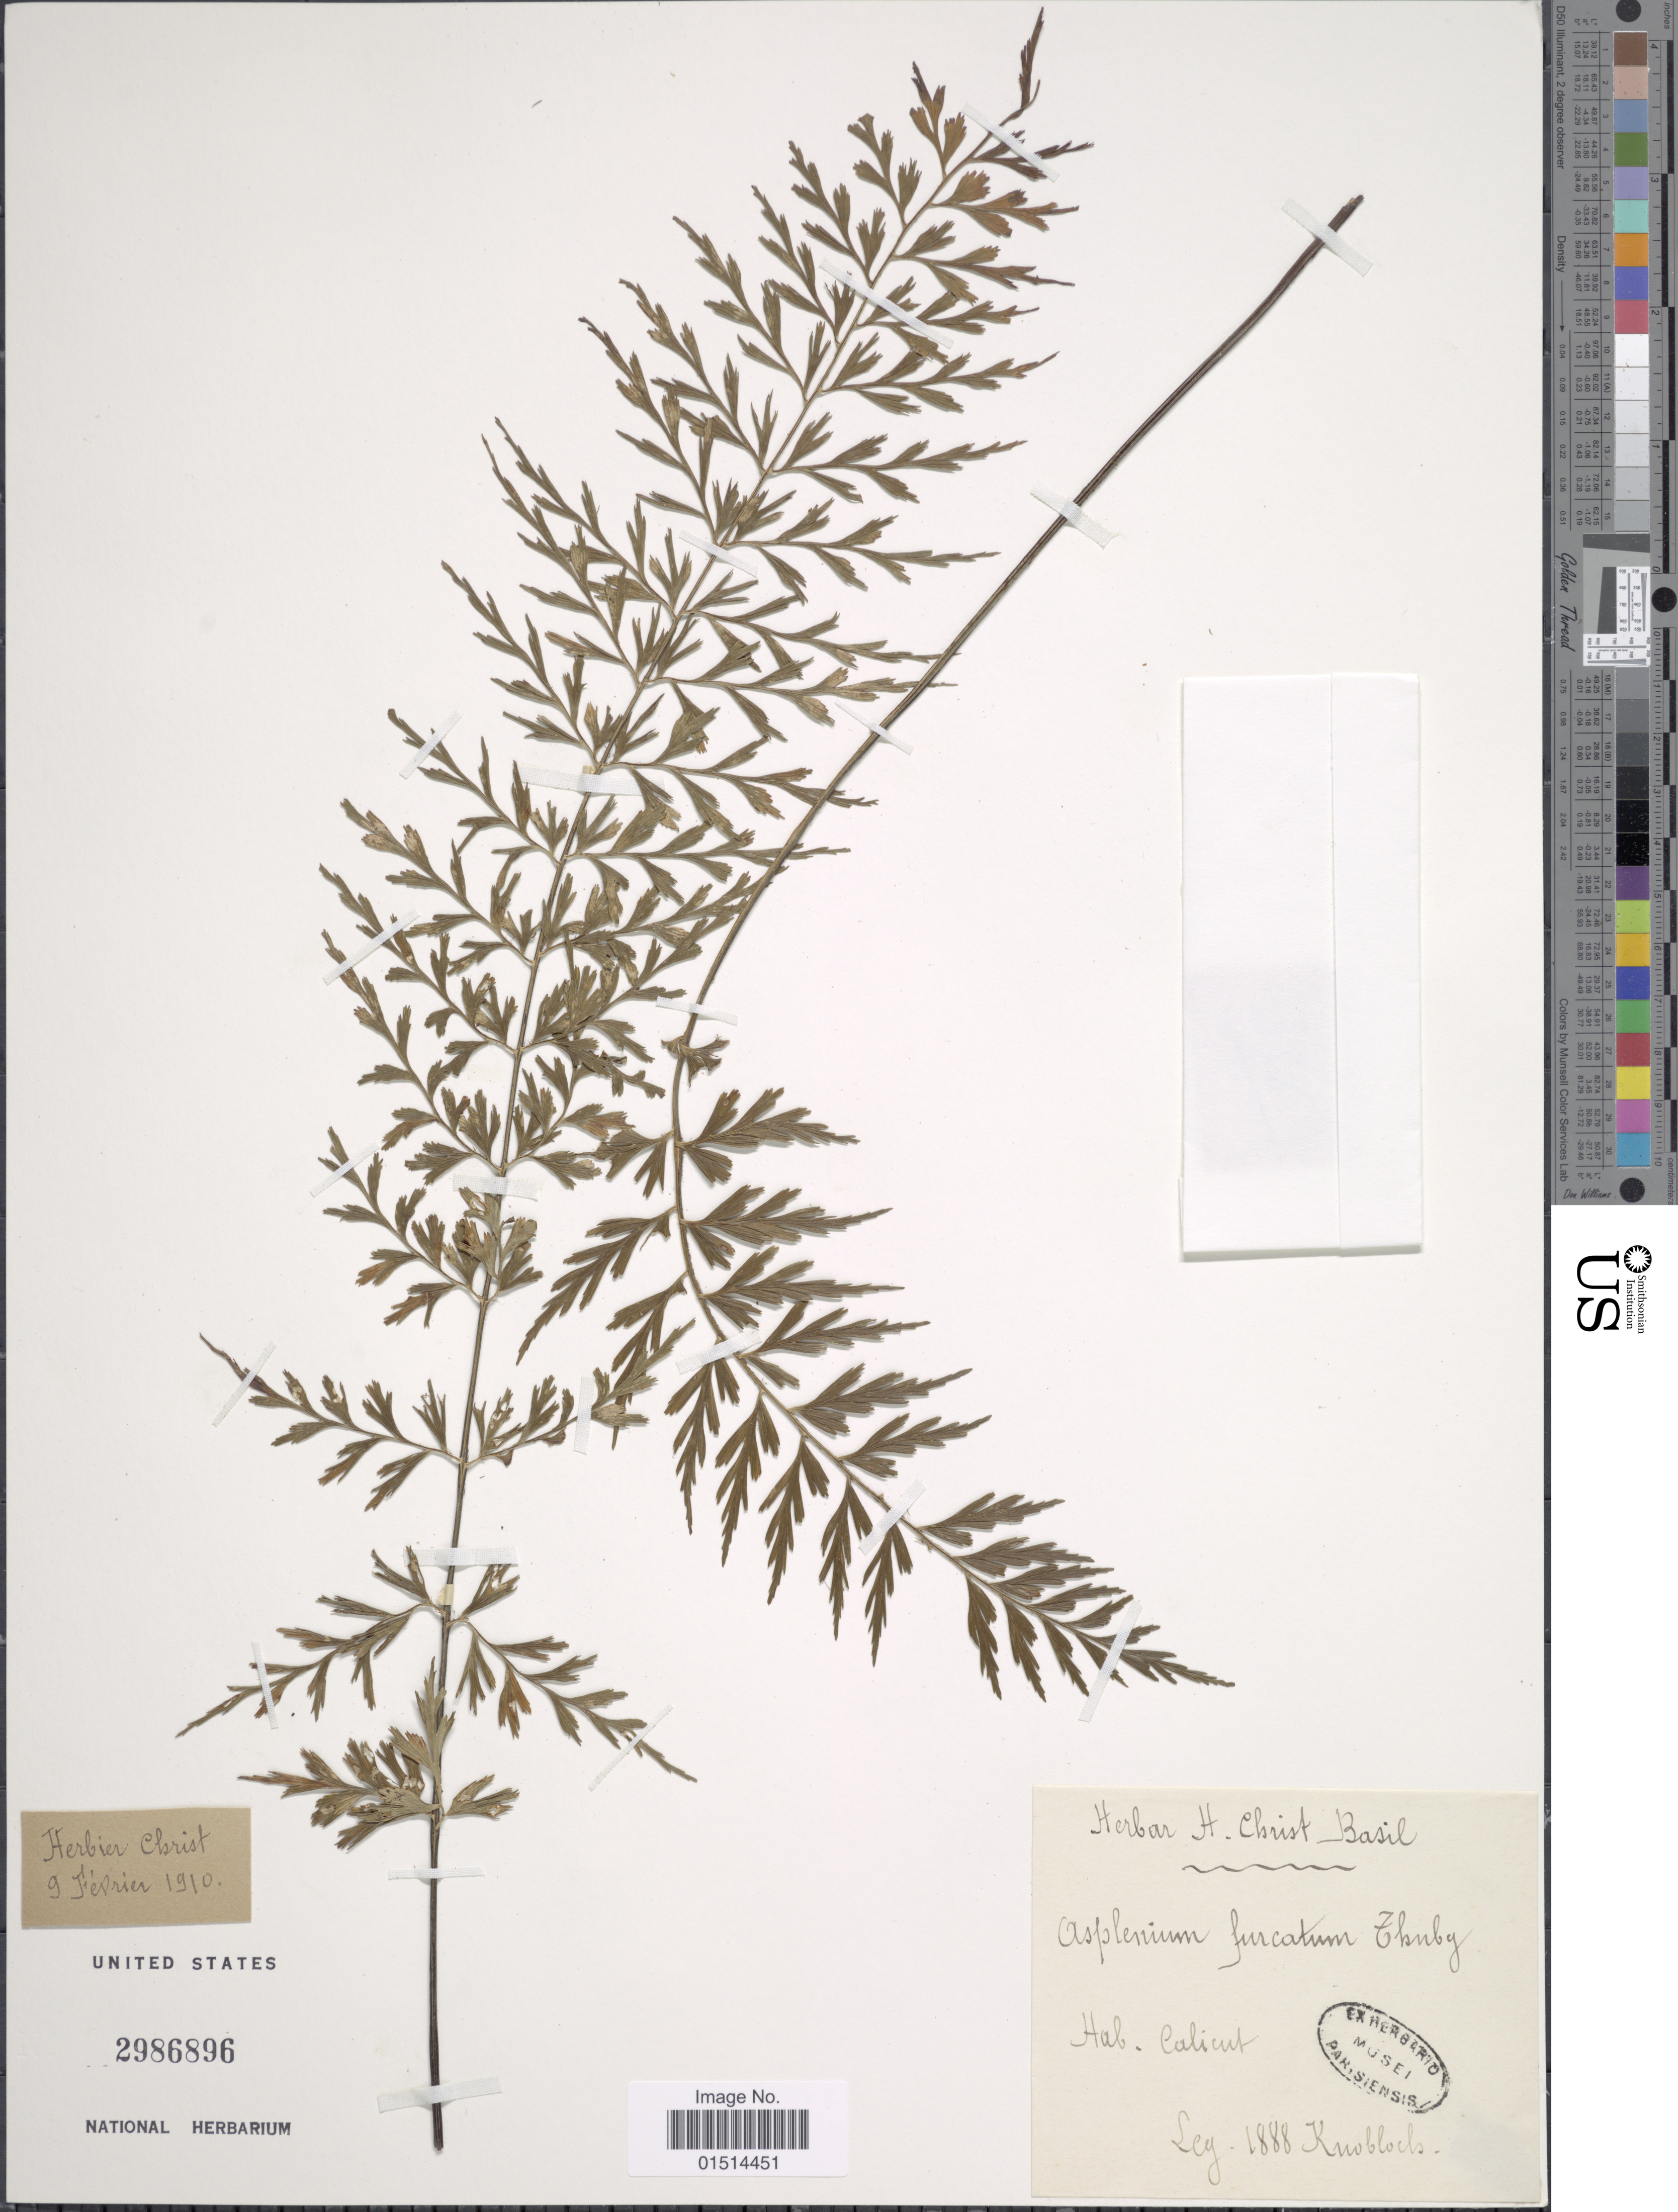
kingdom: Plantae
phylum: Tracheophyta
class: Polypodiopsida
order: Polypodiales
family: Aspleniaceae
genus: Asplenium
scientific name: Asplenium aethiopicum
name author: (Burm. f.) Bech.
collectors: Knobloch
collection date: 1888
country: India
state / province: Kerala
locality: Calicut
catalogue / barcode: US 2986896